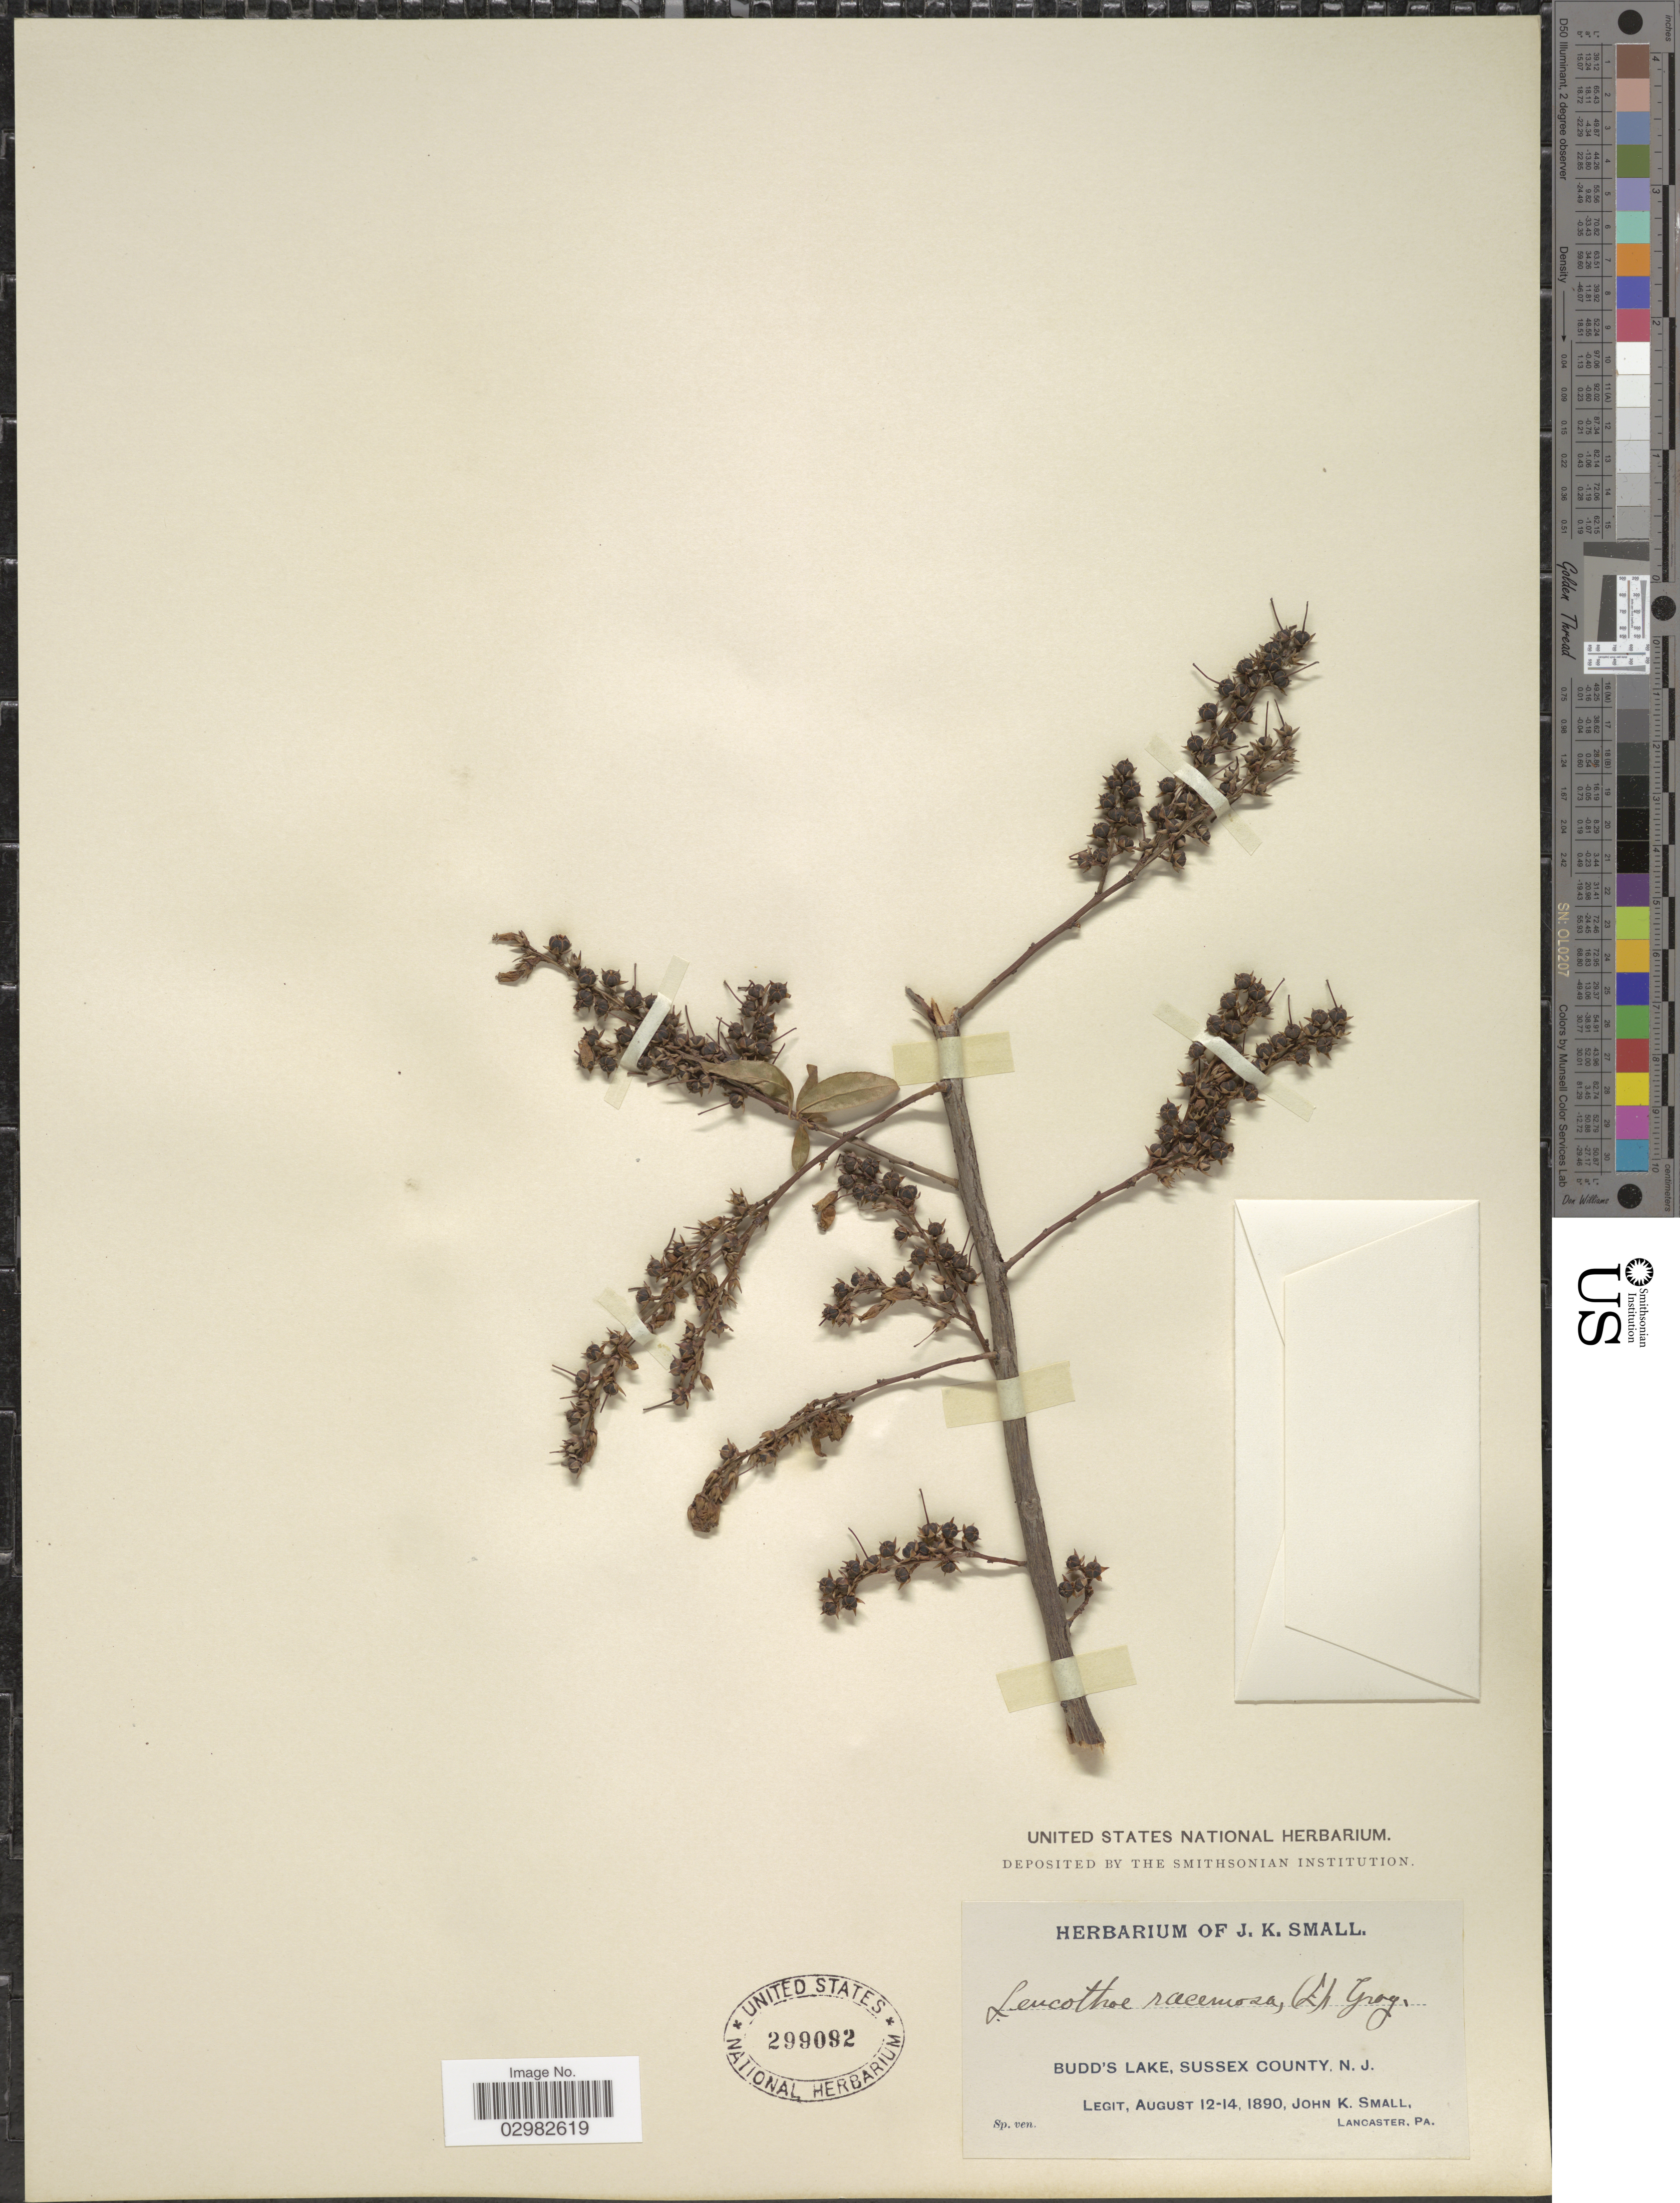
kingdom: Plantae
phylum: Tracheophyta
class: Magnoliopsida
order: Ericales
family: Ericaceae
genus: Leucothoe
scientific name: Leucothoë racemosa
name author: (L.) A. Gray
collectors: J. K. Small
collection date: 1890-08-12/1890-08-14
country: United States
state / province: New Jersey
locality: Budd's Lake, Sussex County.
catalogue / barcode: US 299092